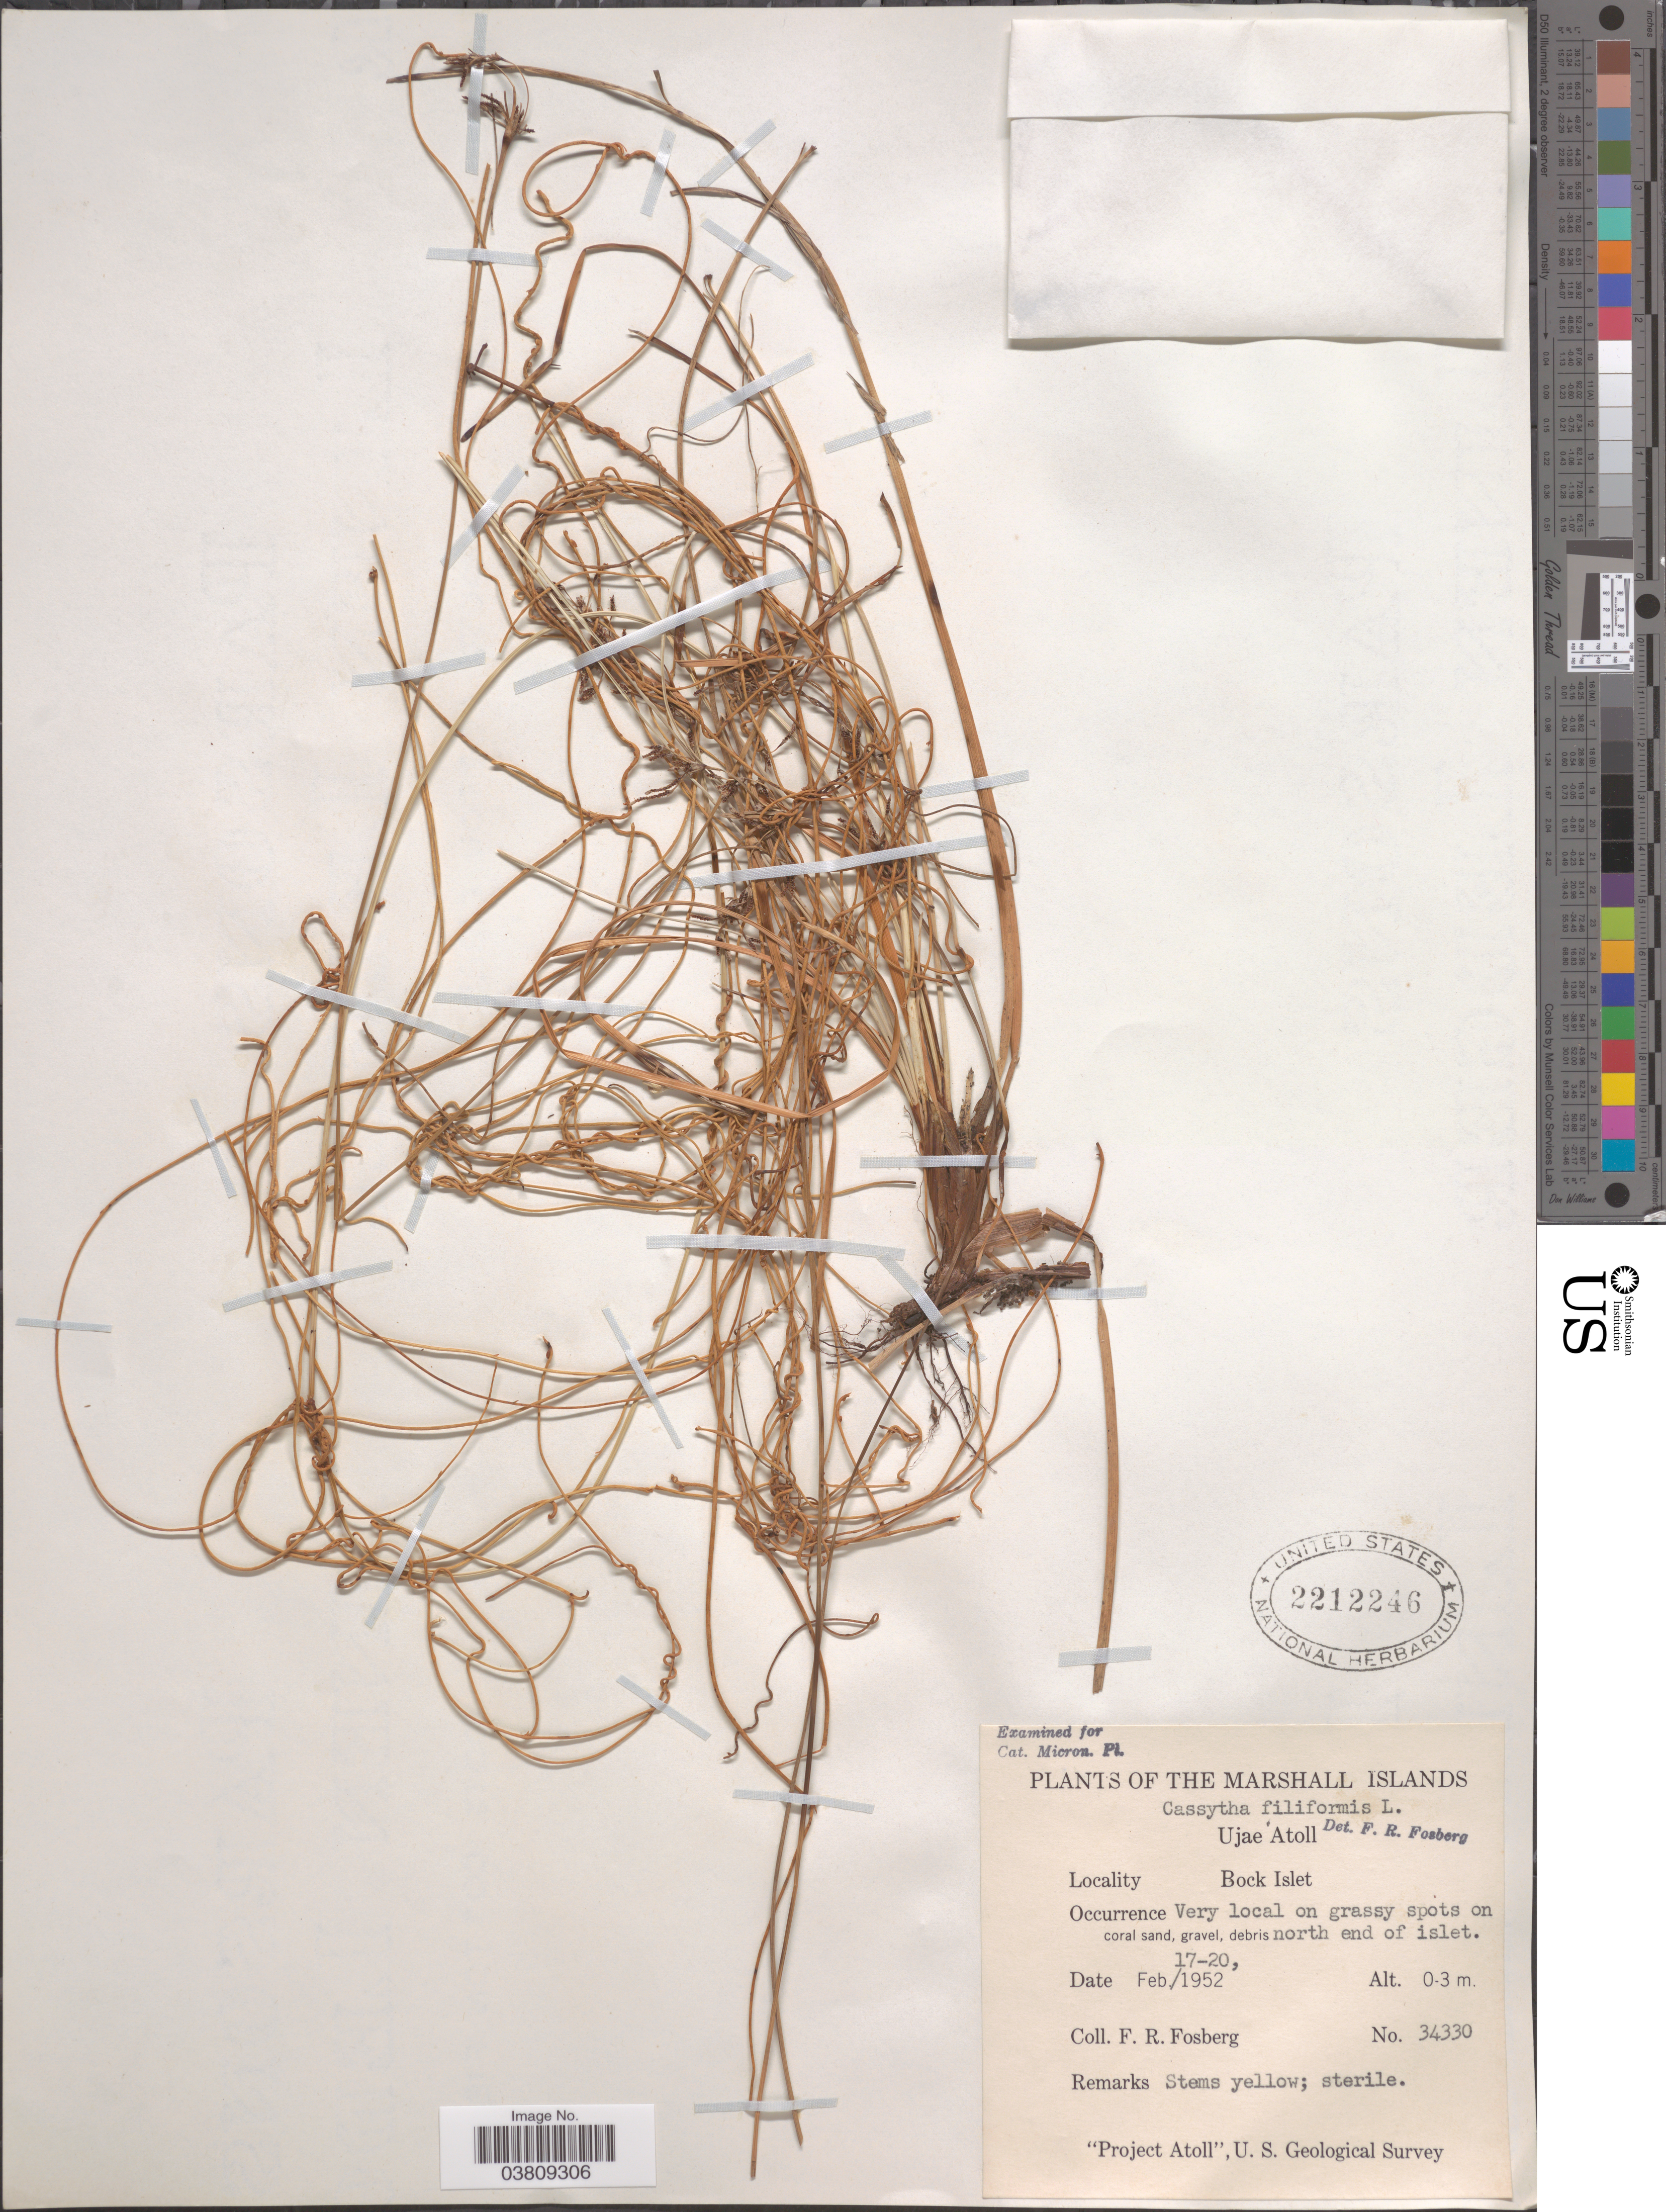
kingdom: Plantae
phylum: Tracheophyta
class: Magnoliopsida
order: Laurales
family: Lauraceae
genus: Cassytha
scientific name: Cassytha filiformis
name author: L.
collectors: F. R. Fosberg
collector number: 34330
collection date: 1952-02-17/1952-02-20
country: Marshall Islands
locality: Ujae Atoll. Bock Islet. North end of islet.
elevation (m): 0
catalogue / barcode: US 2212246